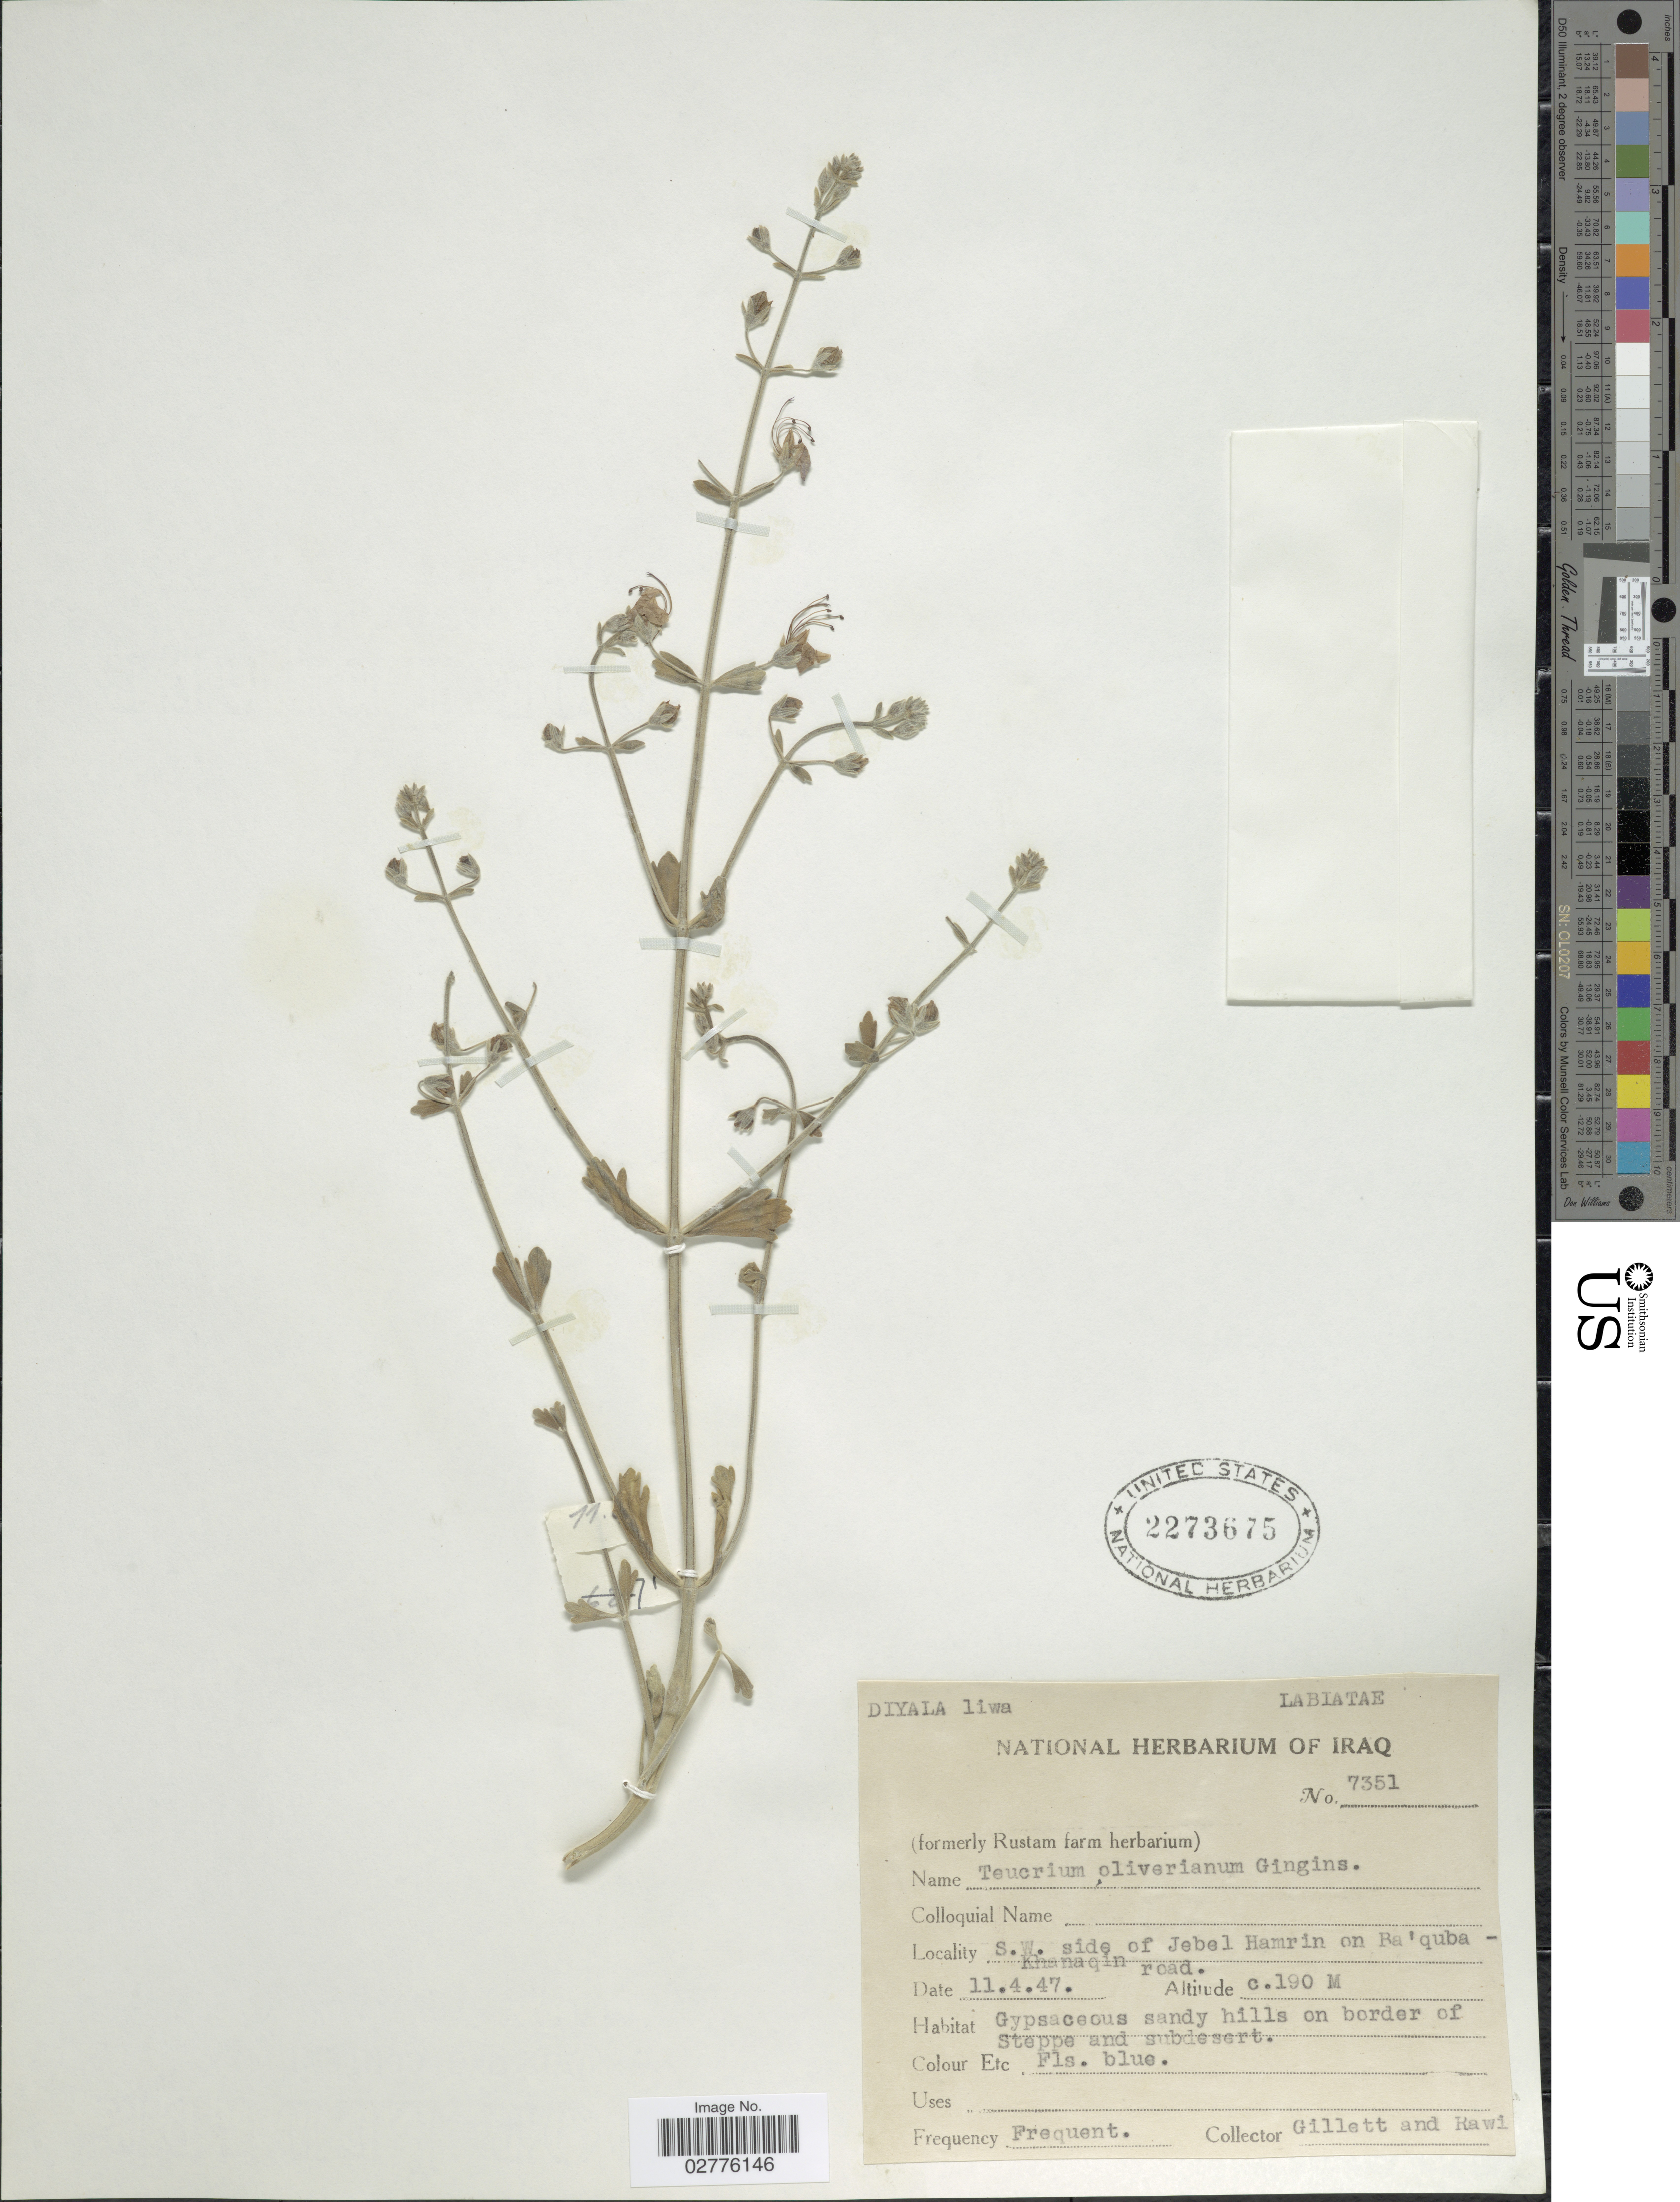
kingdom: Plantae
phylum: Tracheophyta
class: Magnoliopsida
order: Lamiales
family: Lamiaceae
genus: Teucrium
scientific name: Teucrium oliverianum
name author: Ging. ex Benth.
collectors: Gillett, -- & -. Rawi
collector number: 7351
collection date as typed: Transcribed d/m/y: 11/4/47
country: Iraq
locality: S.W. side of Jebel Hamrin on Ra'quba - Khanaqin road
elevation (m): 190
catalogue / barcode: US 2273675